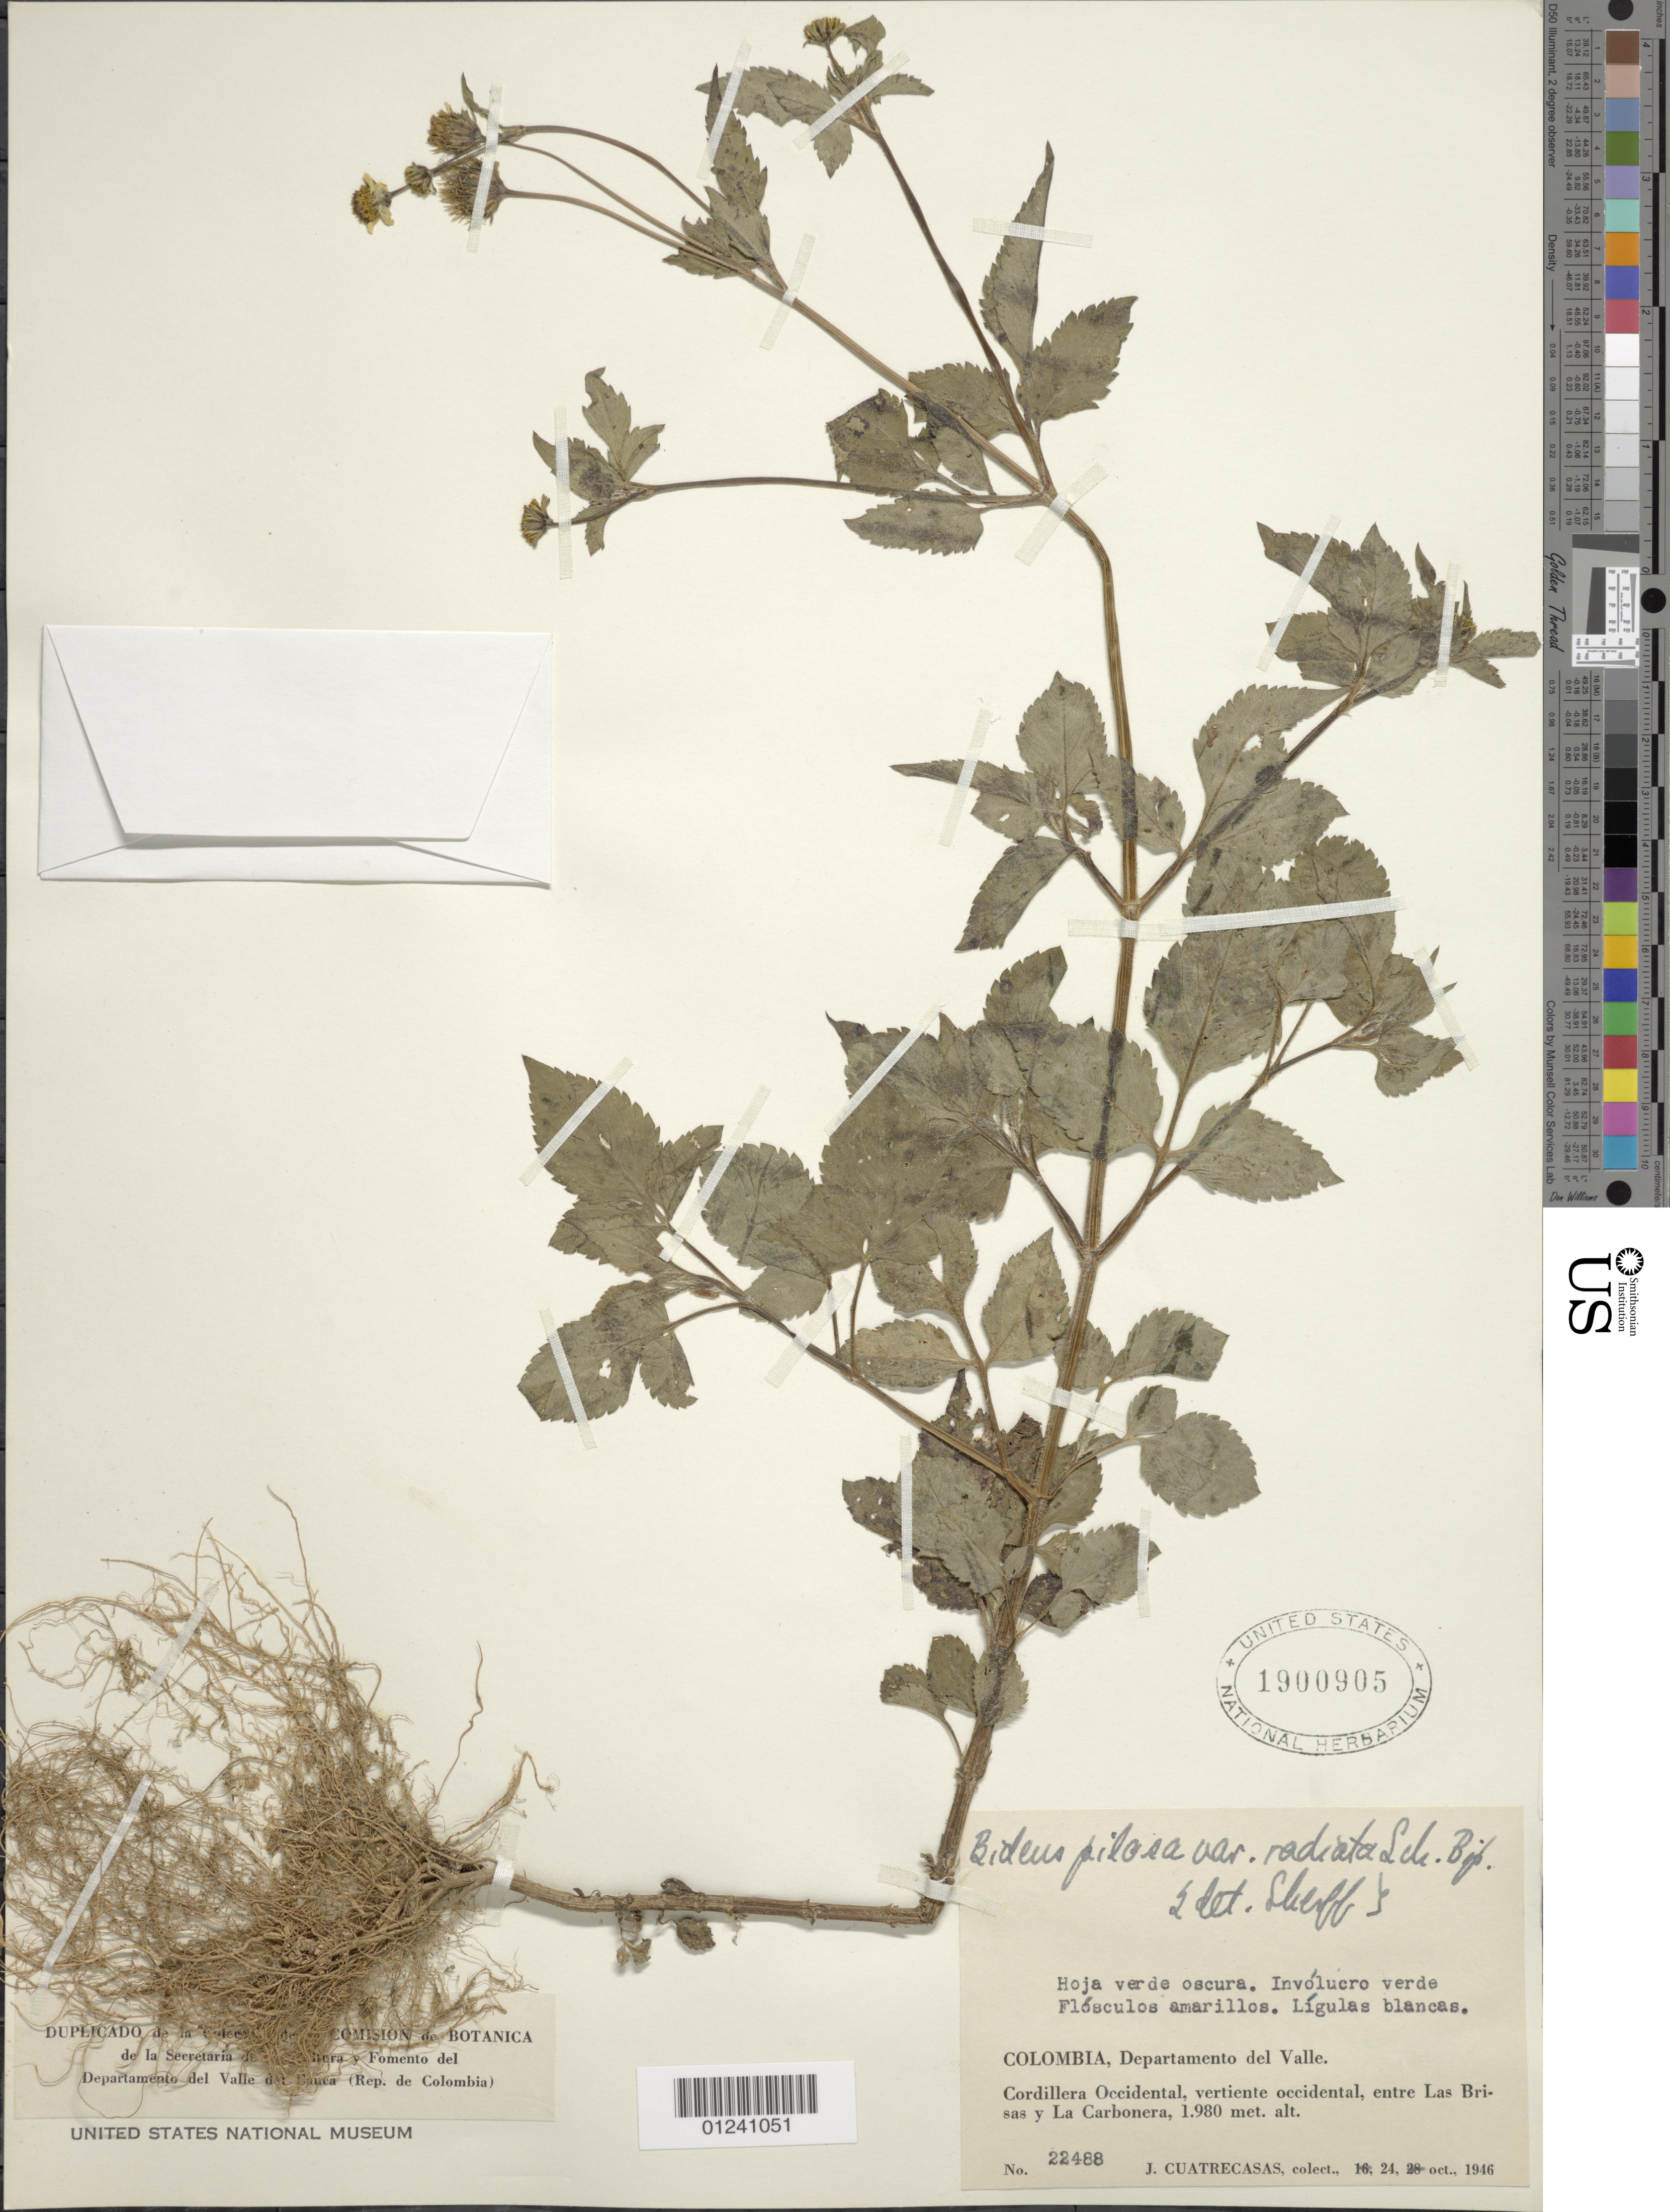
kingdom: Plantae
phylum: Tracheophyta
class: Magnoliopsida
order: Asterales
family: Asteraceae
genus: Bidens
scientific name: Bidens pilosa var. radiata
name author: (Sch. Bip.) J.A. Schmidt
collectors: J. Cuatrecasas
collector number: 22488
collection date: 1946-10-24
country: Colombia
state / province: Valle del Cauca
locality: Cordillera Occidental, vertiente occidental, entre Las Brisas y La Carbonera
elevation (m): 1980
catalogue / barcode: US 1900905